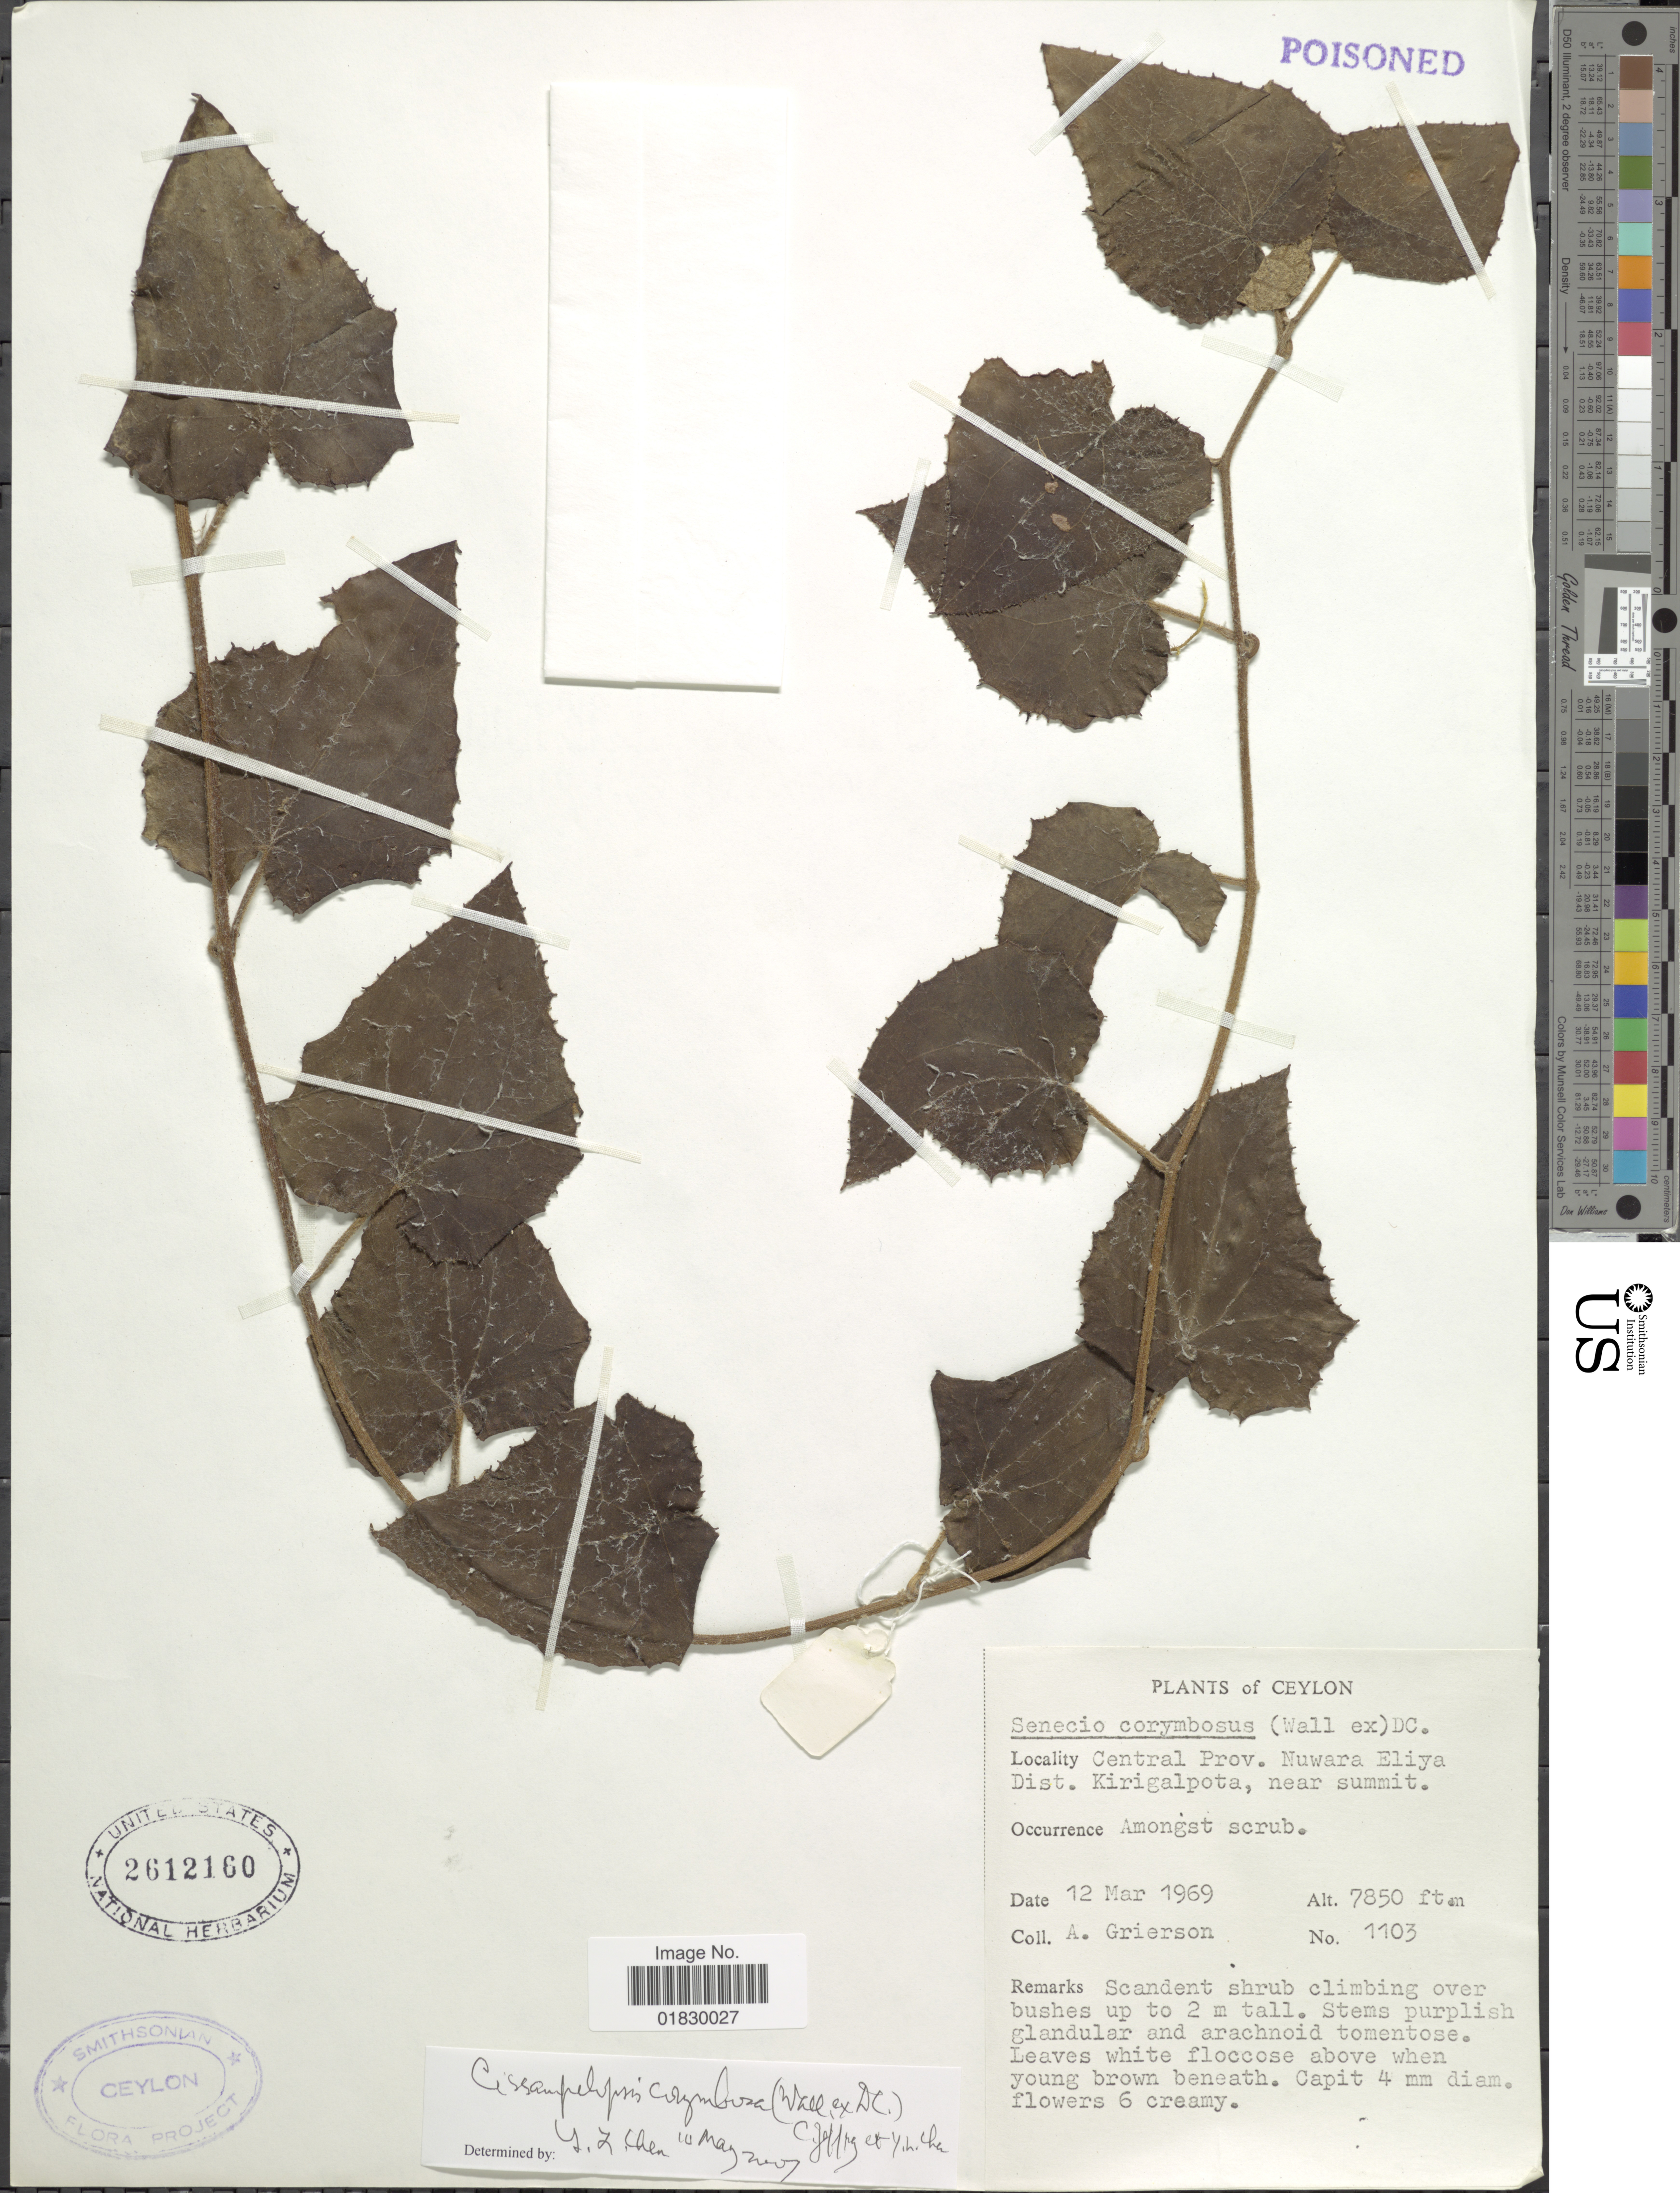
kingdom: Plantae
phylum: Tracheophyta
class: Magnoliopsida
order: Asterales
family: Asteraceae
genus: Cissampelopsis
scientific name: Cissampelopsis corymbosa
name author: (Wall. ex DC.) C. Jeffrey & Y.L. Chen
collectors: A. Grierson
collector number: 1103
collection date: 1969-03-12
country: Sri Lanka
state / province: Central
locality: Central Prov. Nuwara Eliya Dist. Jirigalpota, near summit, Ceylon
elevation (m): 2393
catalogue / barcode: US 2612160